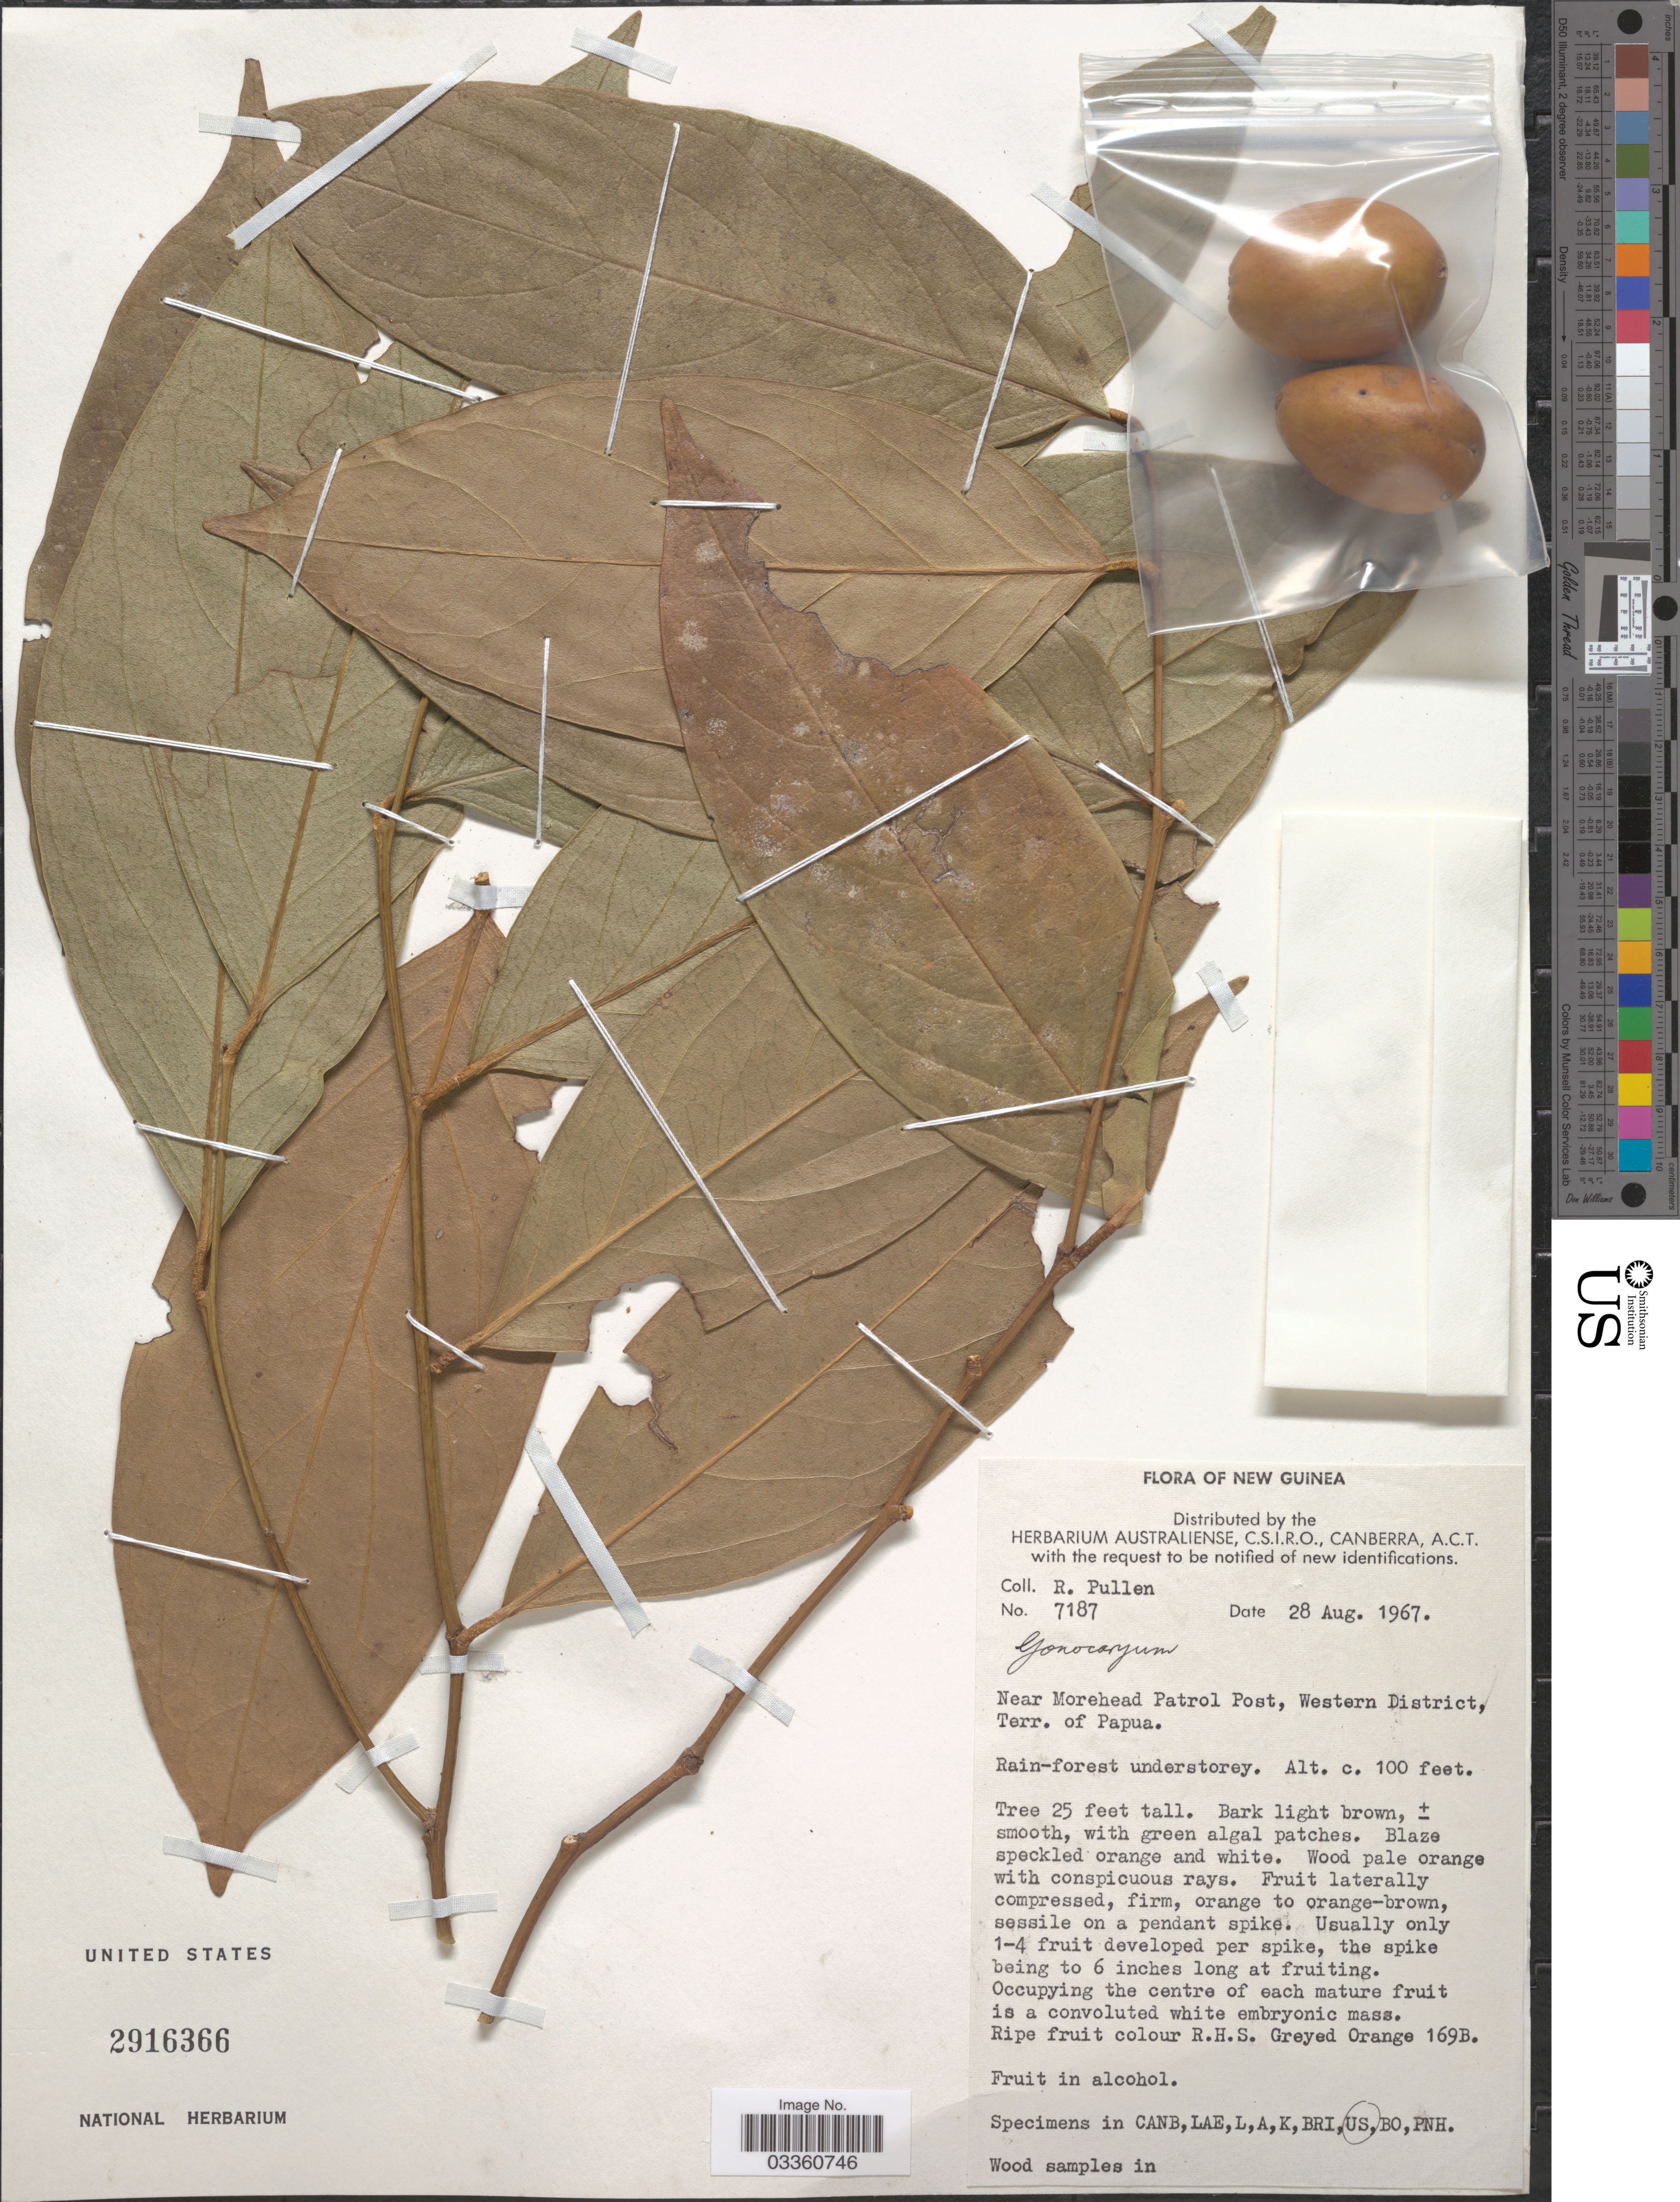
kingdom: Plantae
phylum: Tracheophyta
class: Magnoliopsida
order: Cardiopteridales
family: Cardiopteridaceae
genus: Gonocaryum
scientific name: Gonocaryum sp.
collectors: R. Pullen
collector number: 7187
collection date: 1967-08-28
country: Papua New Guinea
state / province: Manus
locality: New Guinea, Near Morehead Patrol Post, Western District, Terr. of Papua.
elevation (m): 30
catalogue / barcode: US 2916366